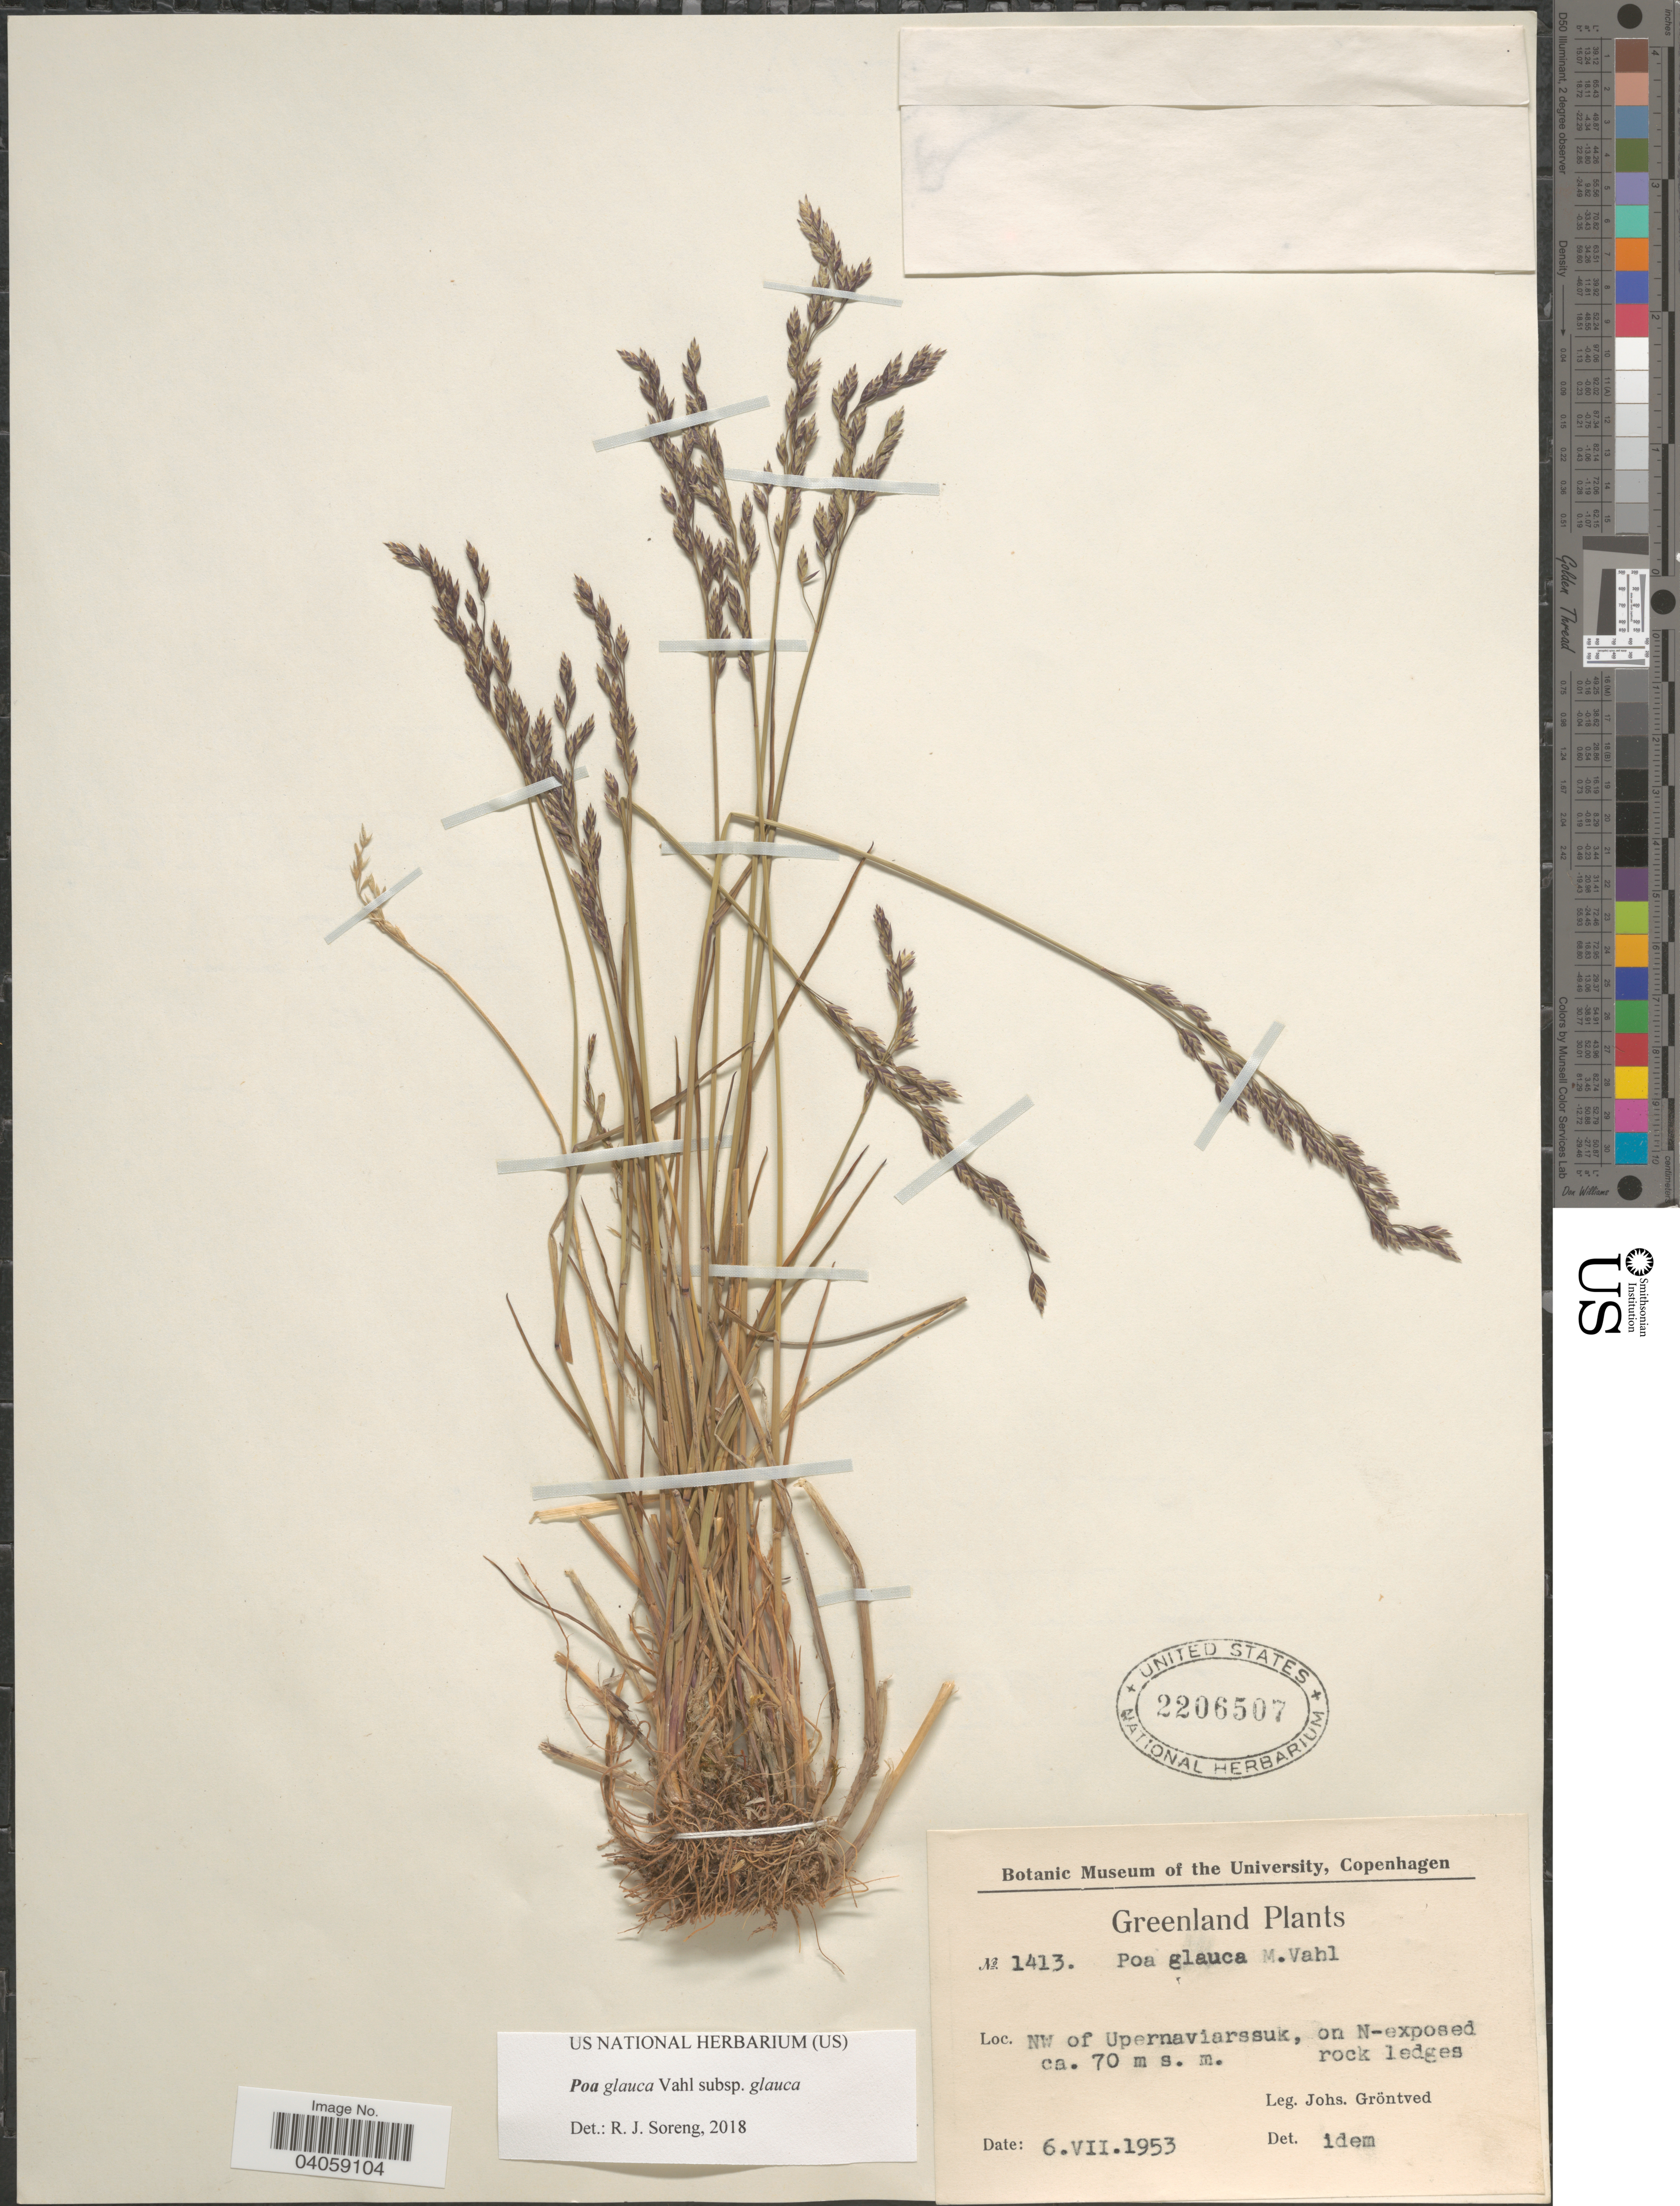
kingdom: Plantae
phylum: Tracheophyta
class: Liliopsida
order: Poales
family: Poaceae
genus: Poa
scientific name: Poa glauca subsp. glauca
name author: Vahl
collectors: J. Grøntved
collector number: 1413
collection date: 1953-08-06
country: Greenland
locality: NW of Upernaviarssuk, on N-exposed rock ledges.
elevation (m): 70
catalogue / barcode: US 2206507